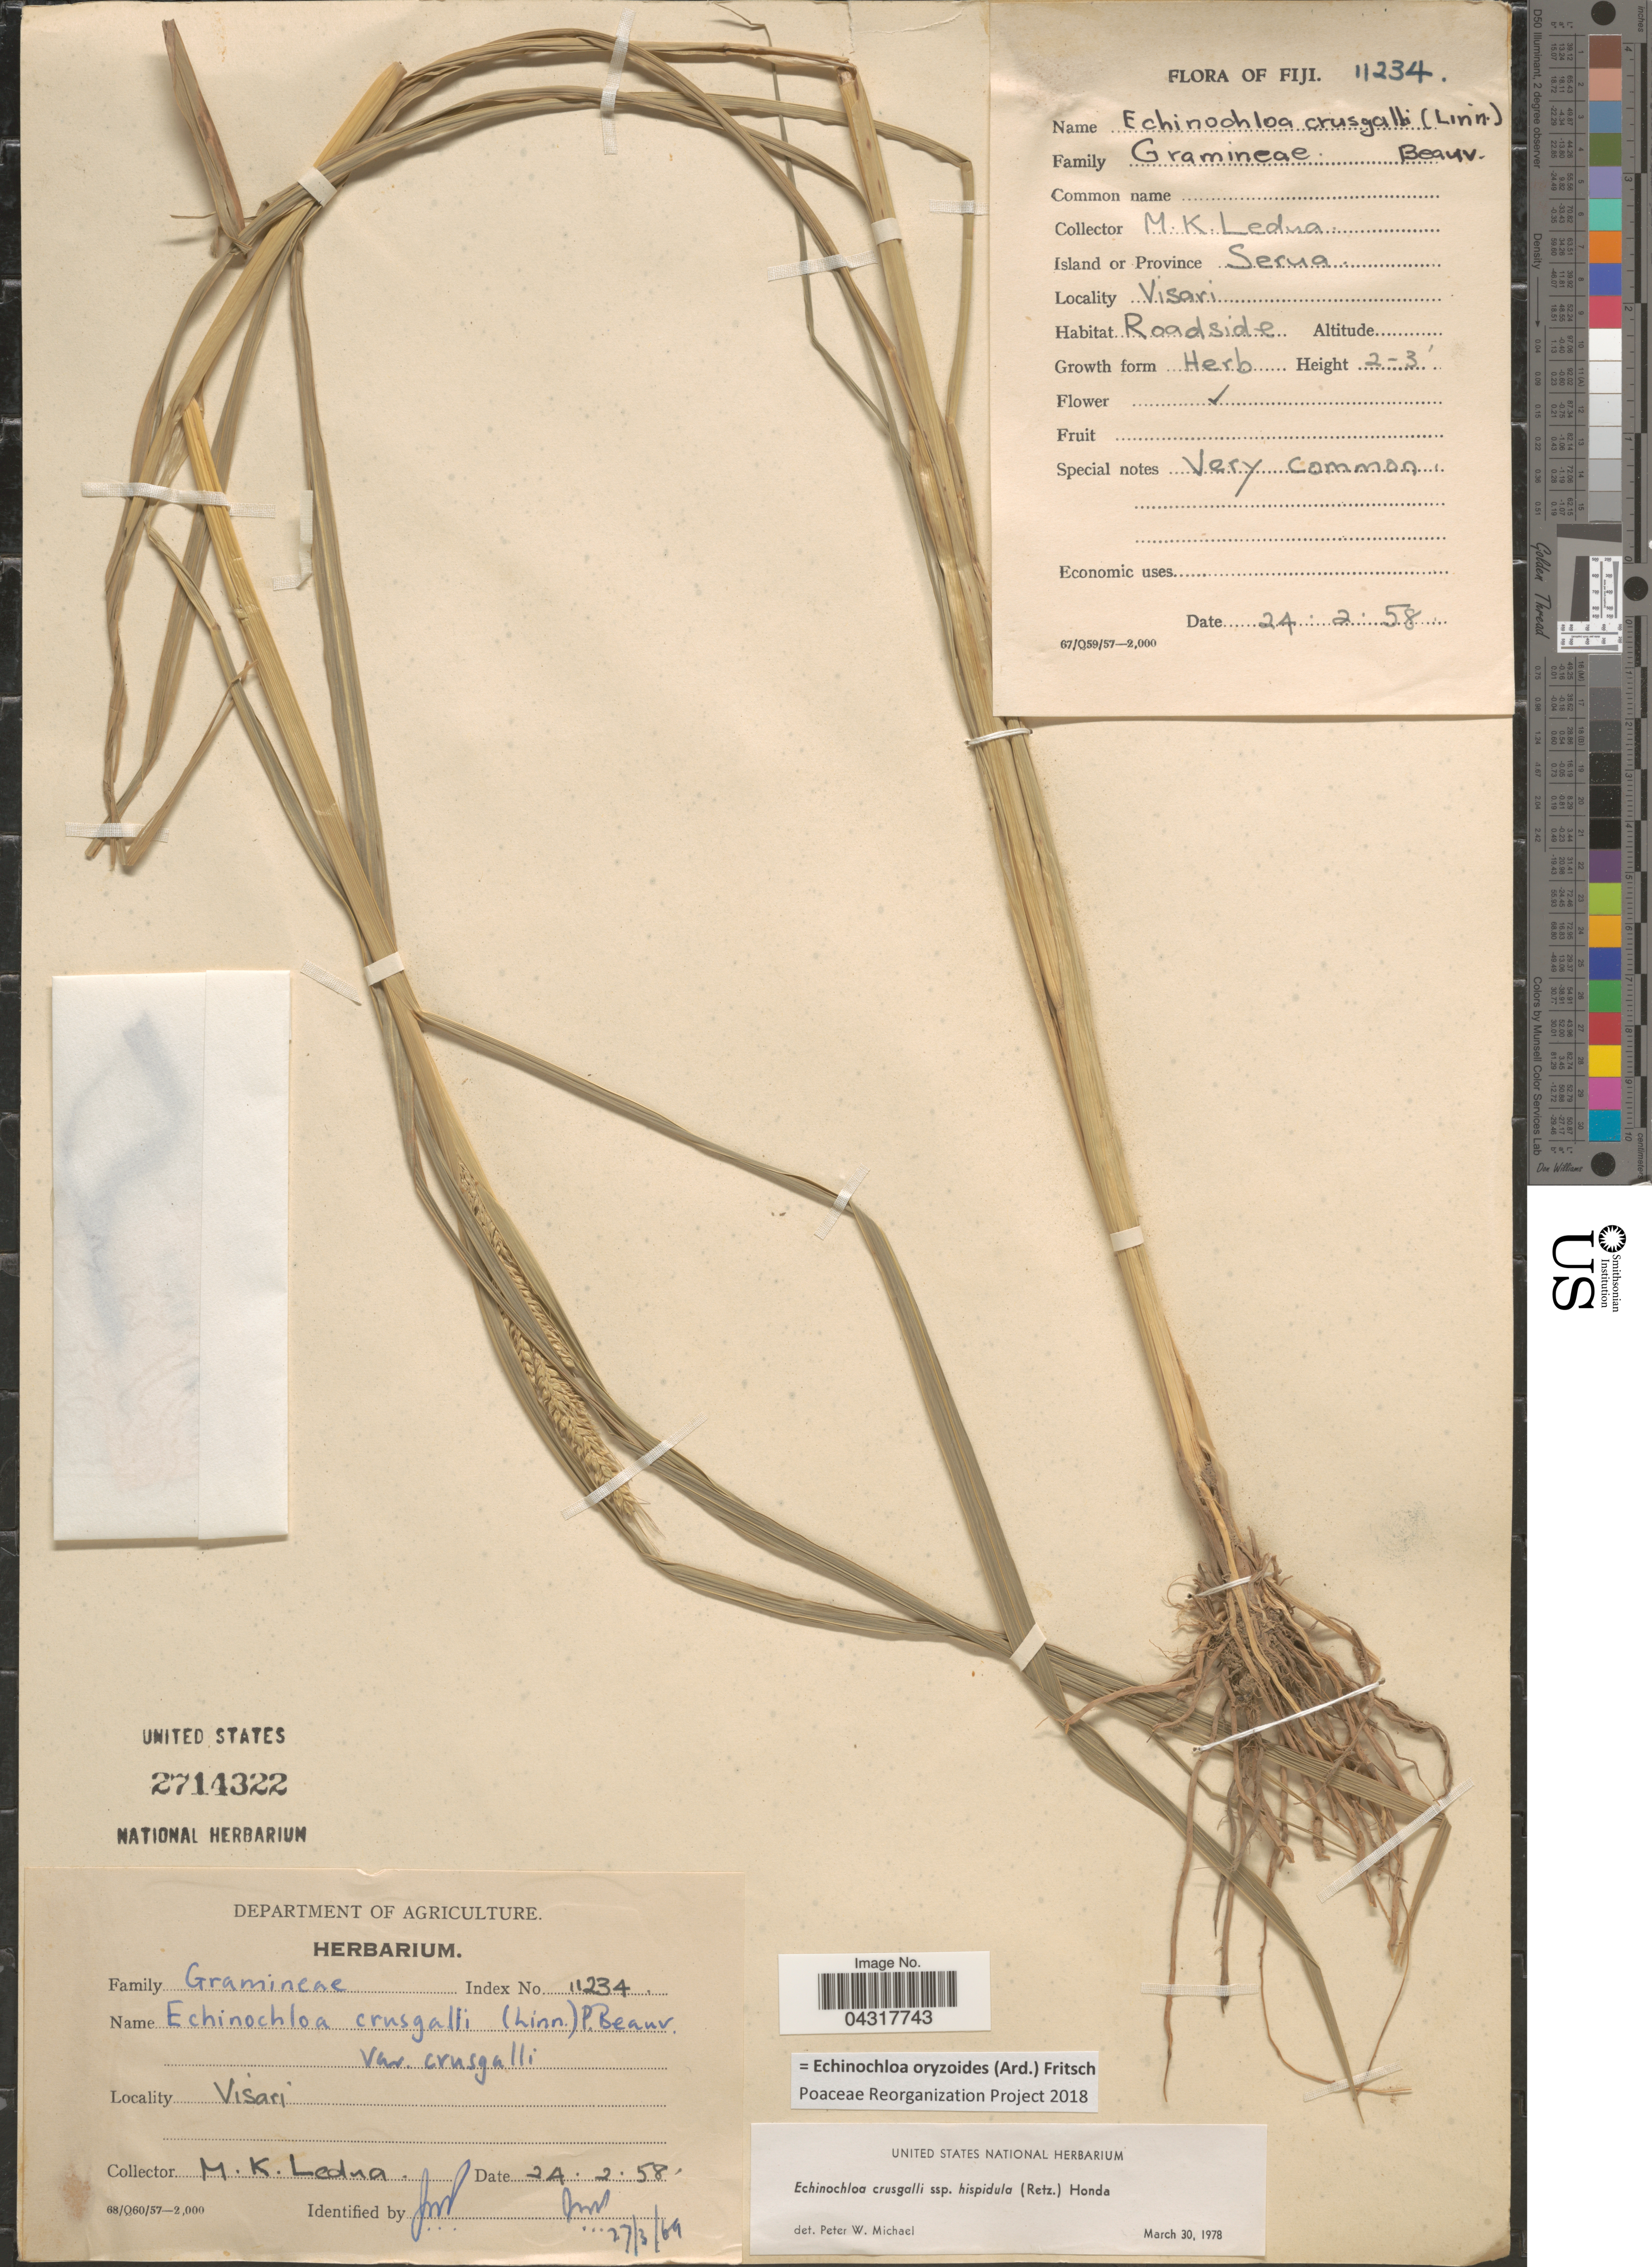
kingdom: Plantae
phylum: Tracheophyta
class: Liliopsida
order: Poales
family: Poaceae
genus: Echinochloa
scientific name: Echinochloa oryzoides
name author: (Ard.) Fritsch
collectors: M.K. Ledua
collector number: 11234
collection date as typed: Transcribed d/m/y: 24/2/58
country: Fiji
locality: Visari. Island or Province Serua.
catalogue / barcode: US 2714322